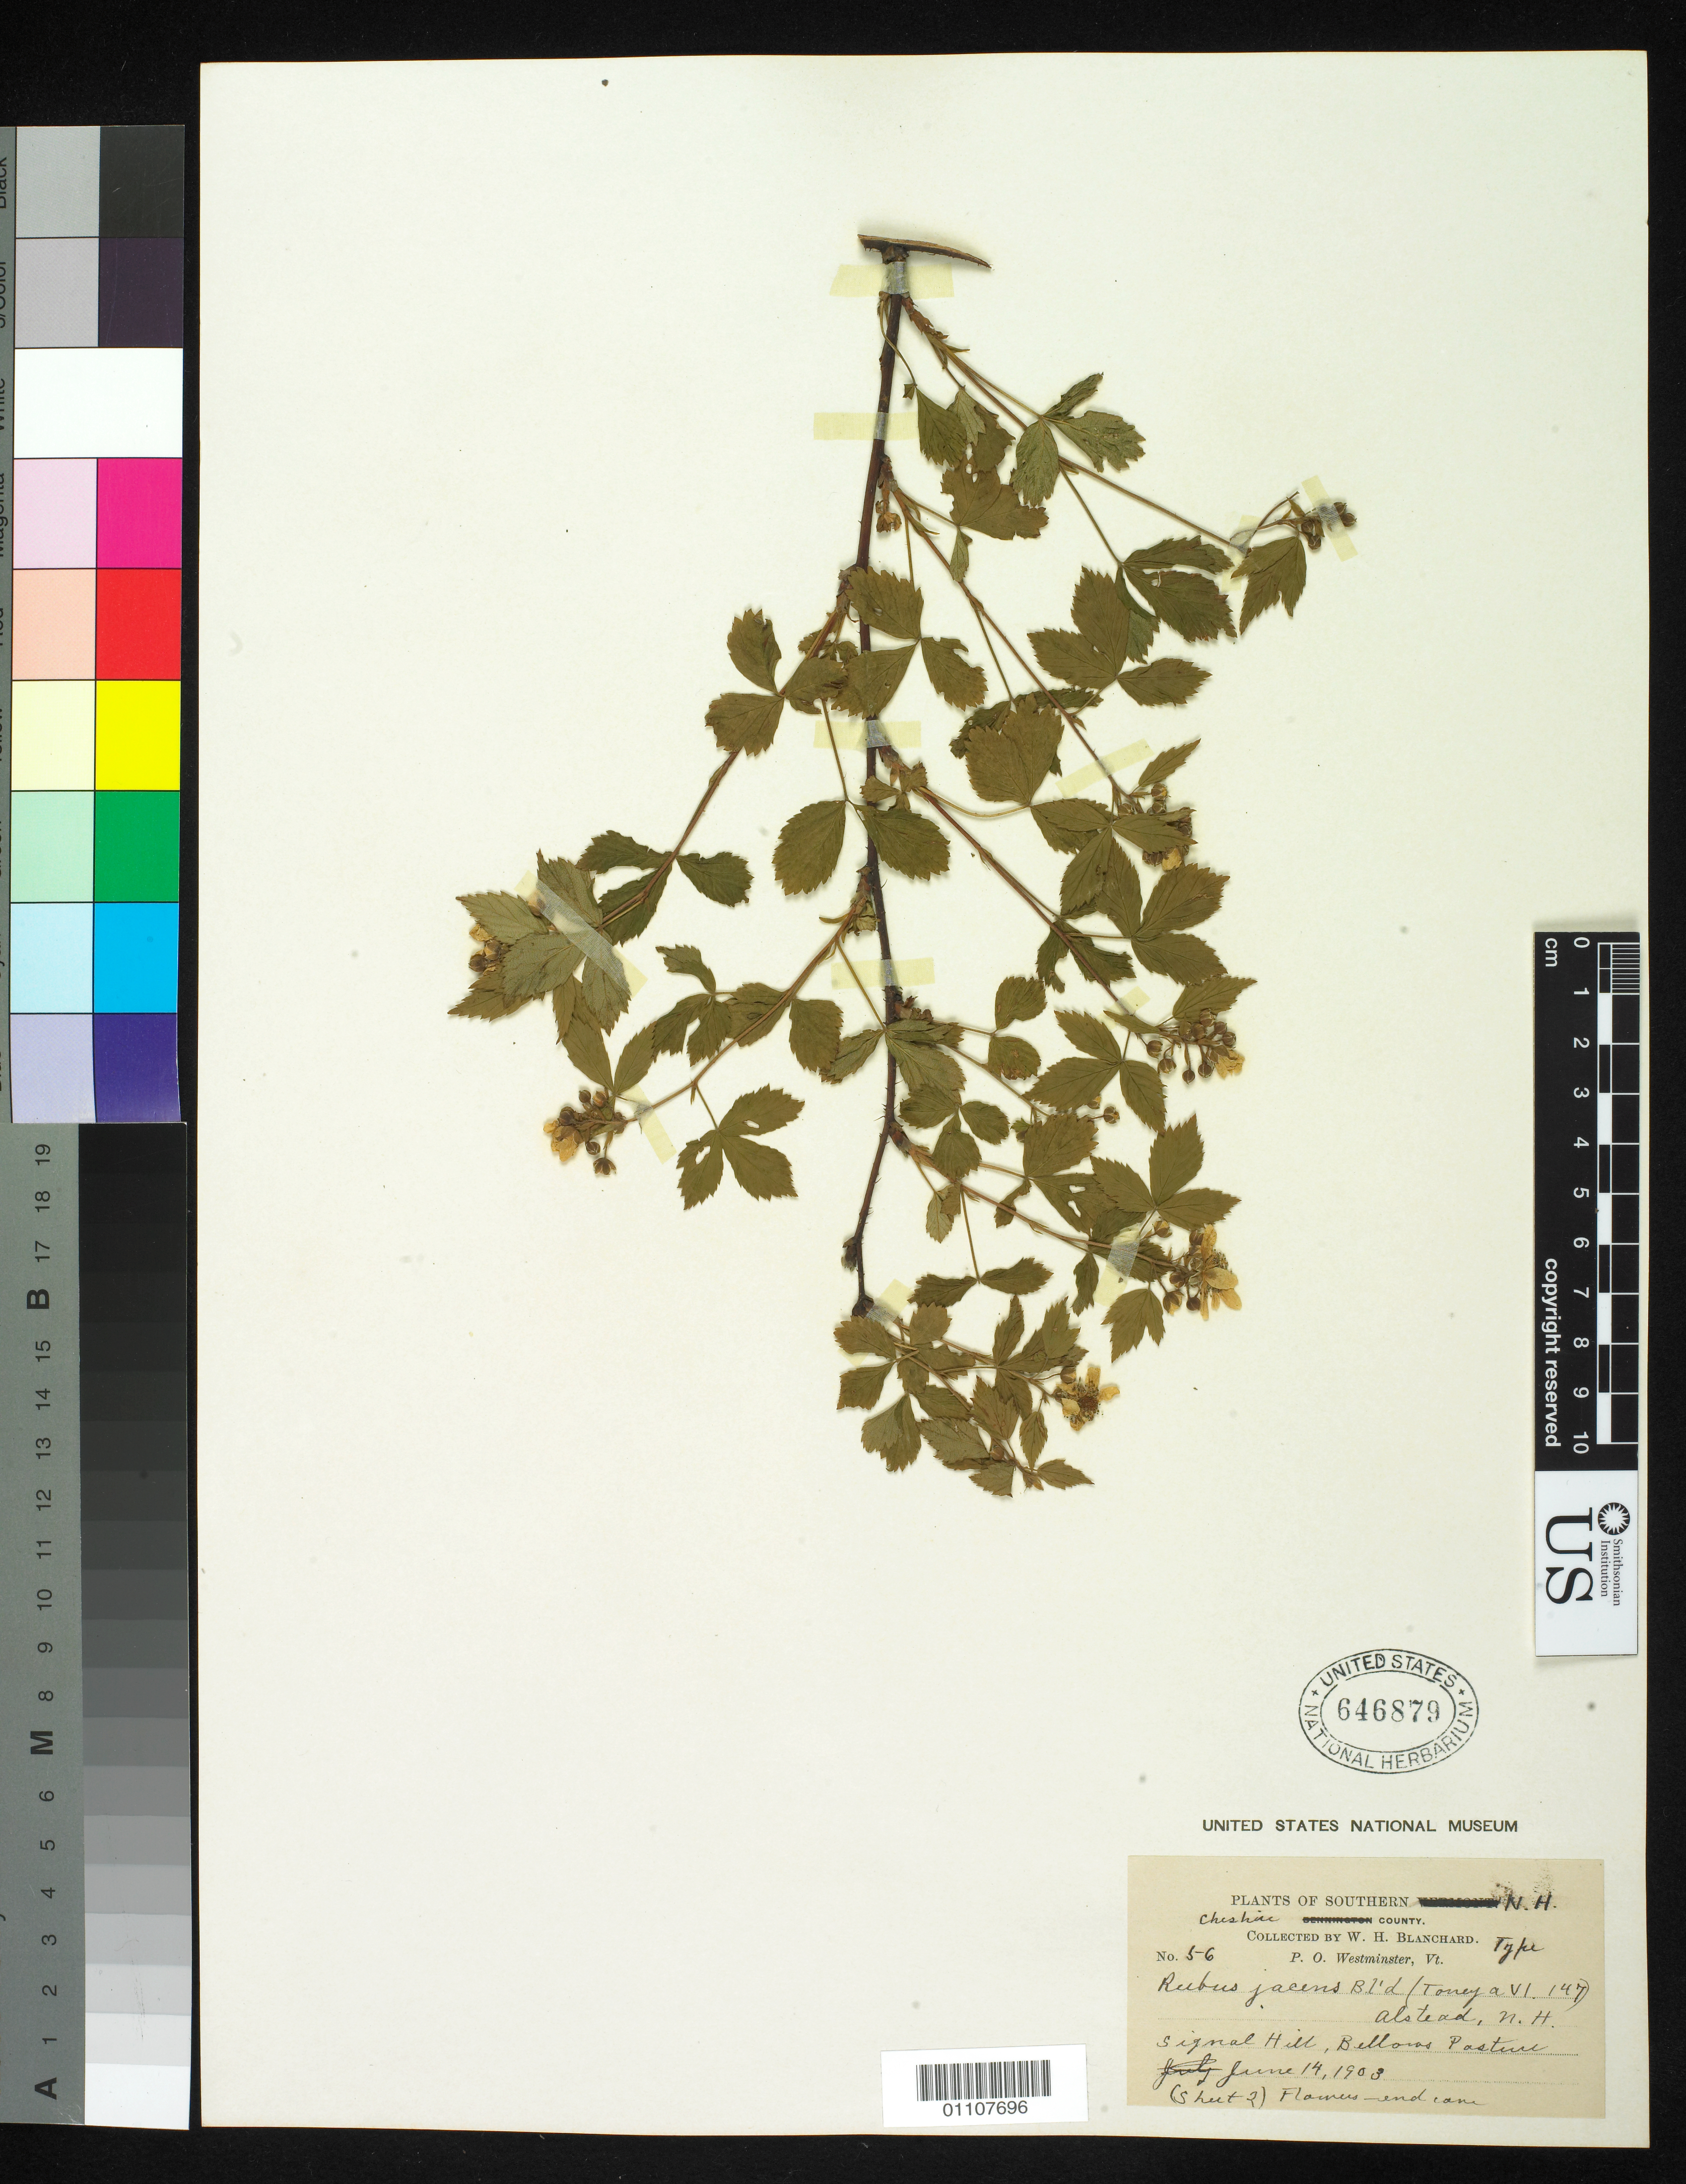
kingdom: Plantae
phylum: Tracheophyta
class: Magnoliopsida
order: Rosales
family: Rosaceae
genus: Rubus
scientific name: Rubus jacens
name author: Blanch.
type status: Syntype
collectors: W. H. Blanchard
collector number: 56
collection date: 1903-06-14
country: United States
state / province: New Hampshire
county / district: Cheshire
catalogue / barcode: US 646879